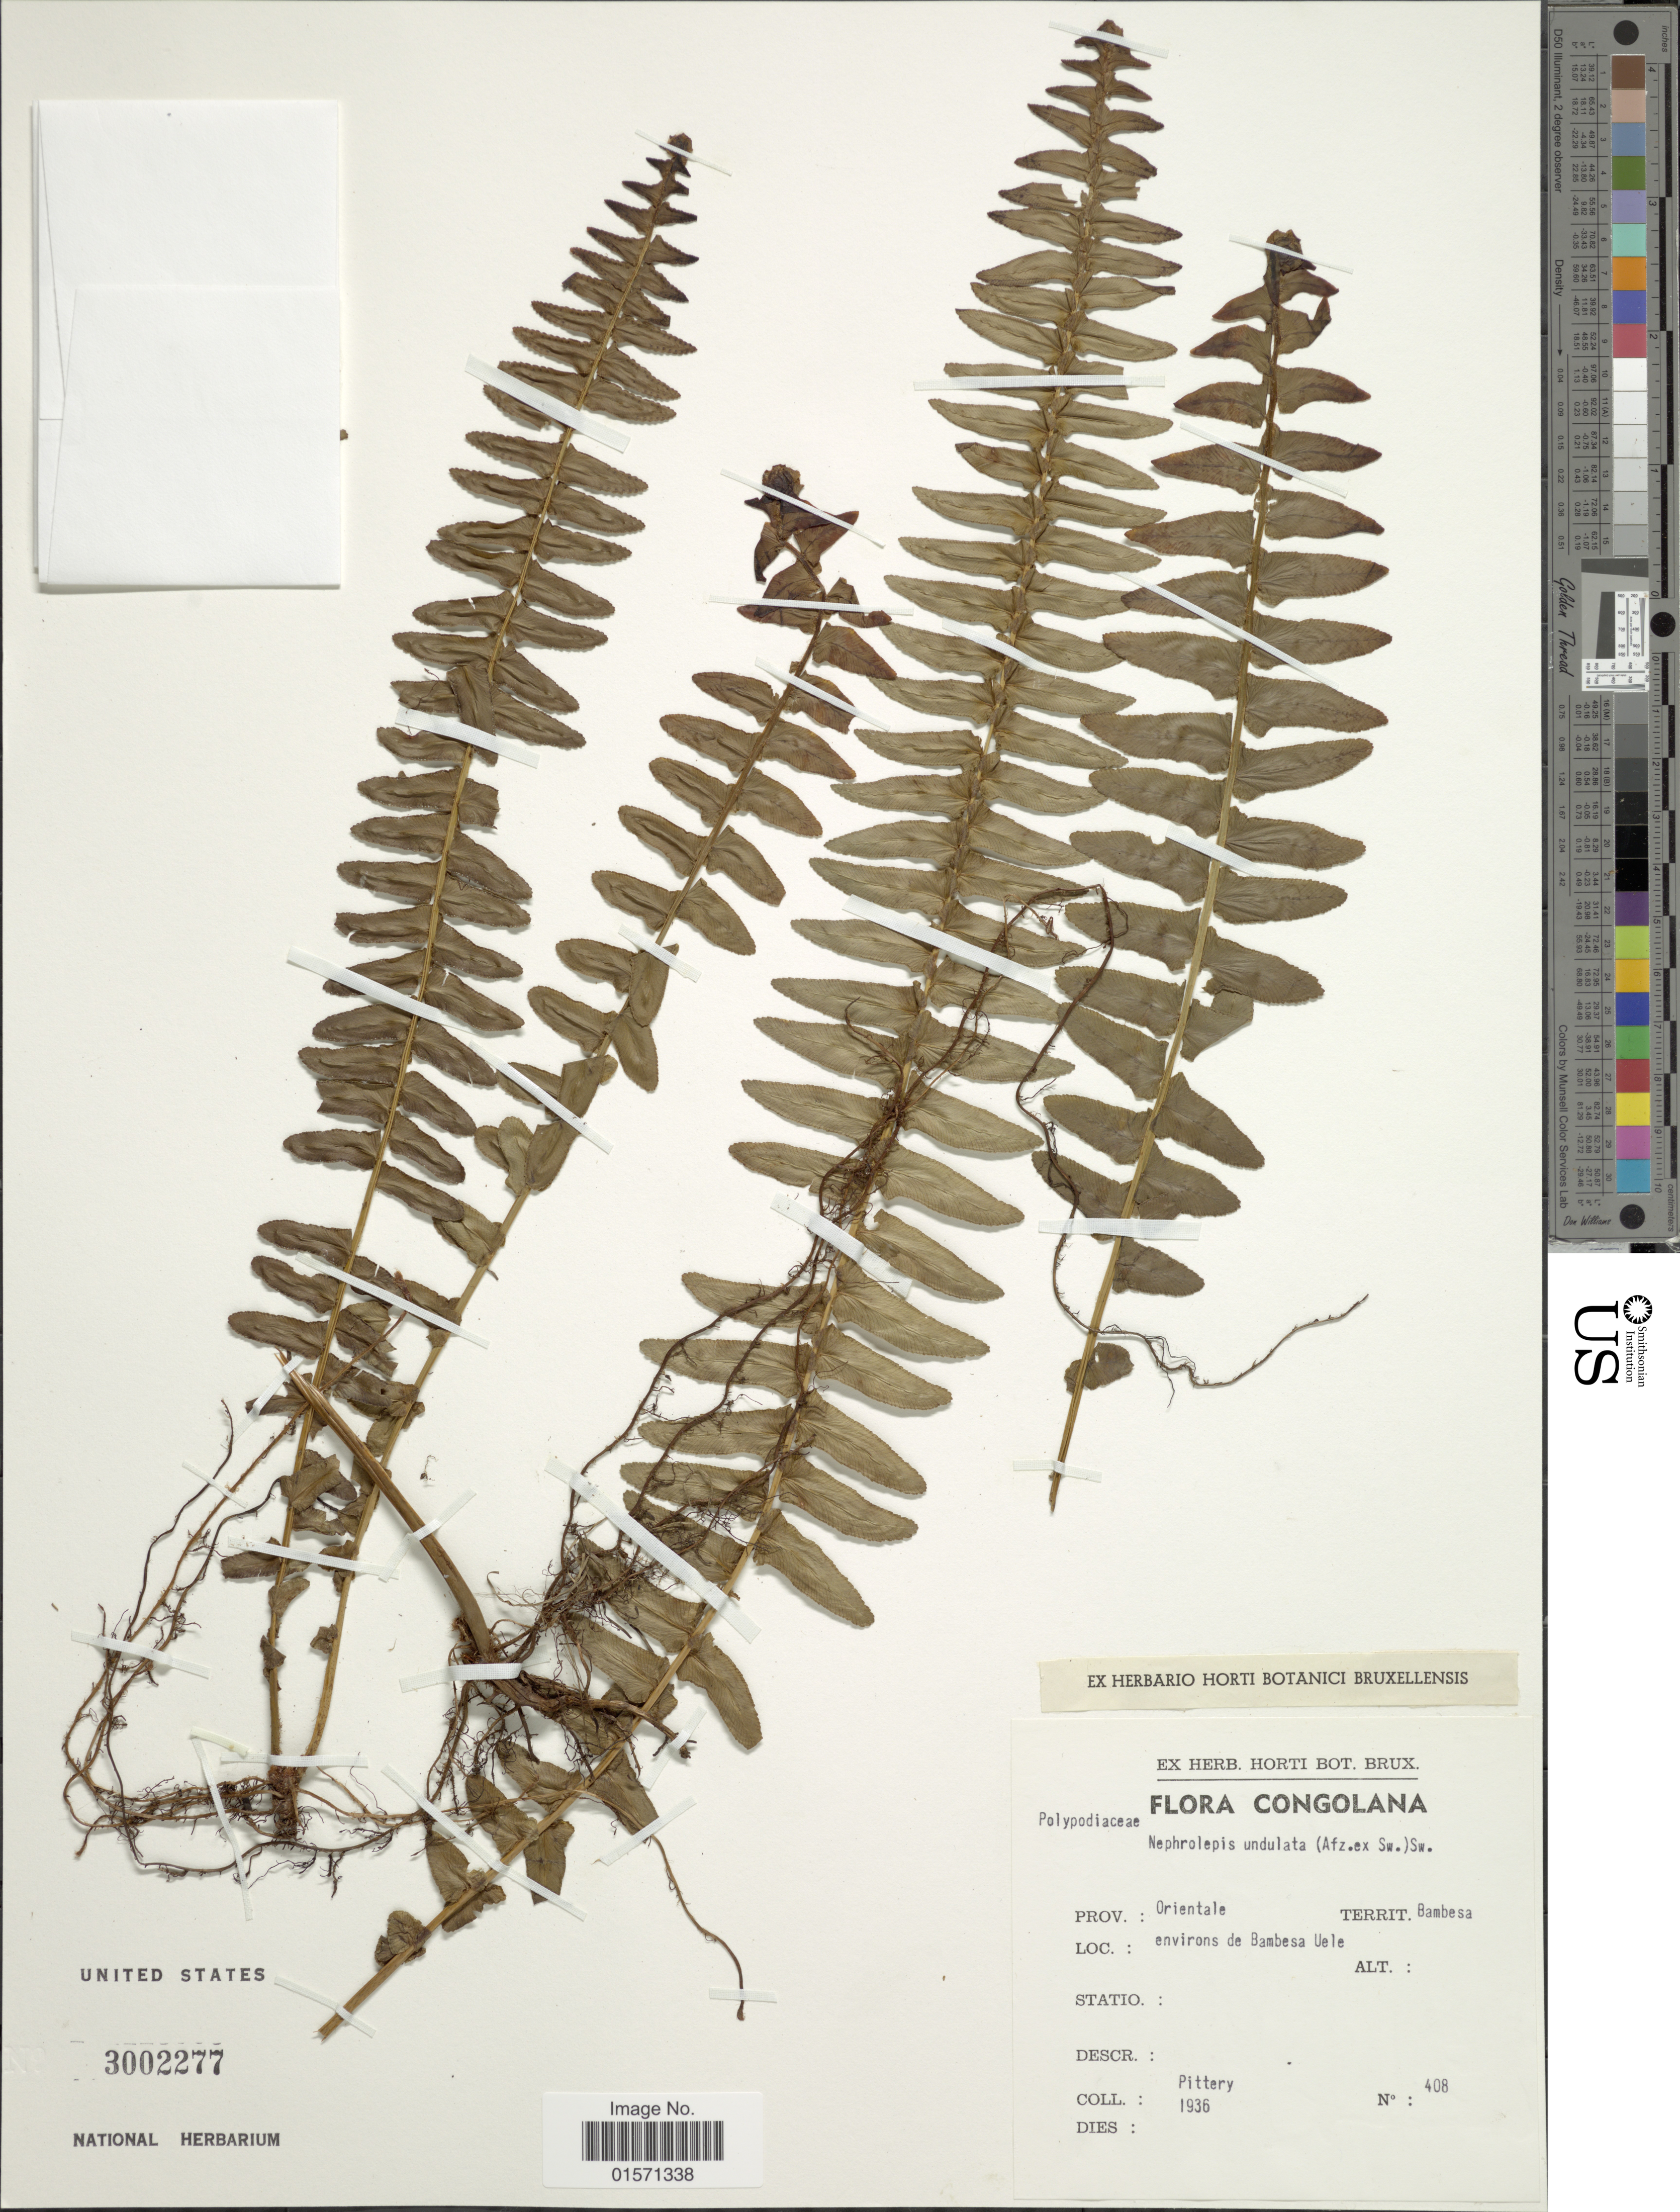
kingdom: Plantae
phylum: Tracheophyta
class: Polypodiopsida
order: Polypodiales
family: Nephrolepidaceae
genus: Nephrolepis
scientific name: Nephrolepis undulata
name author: J. Sm.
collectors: Pittery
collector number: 408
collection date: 1936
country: Congo, Democratic Republic of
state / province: Bas-Uele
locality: Congolana. Territ. Bambesa. environs de Bambesa Uele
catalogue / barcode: US 3002277